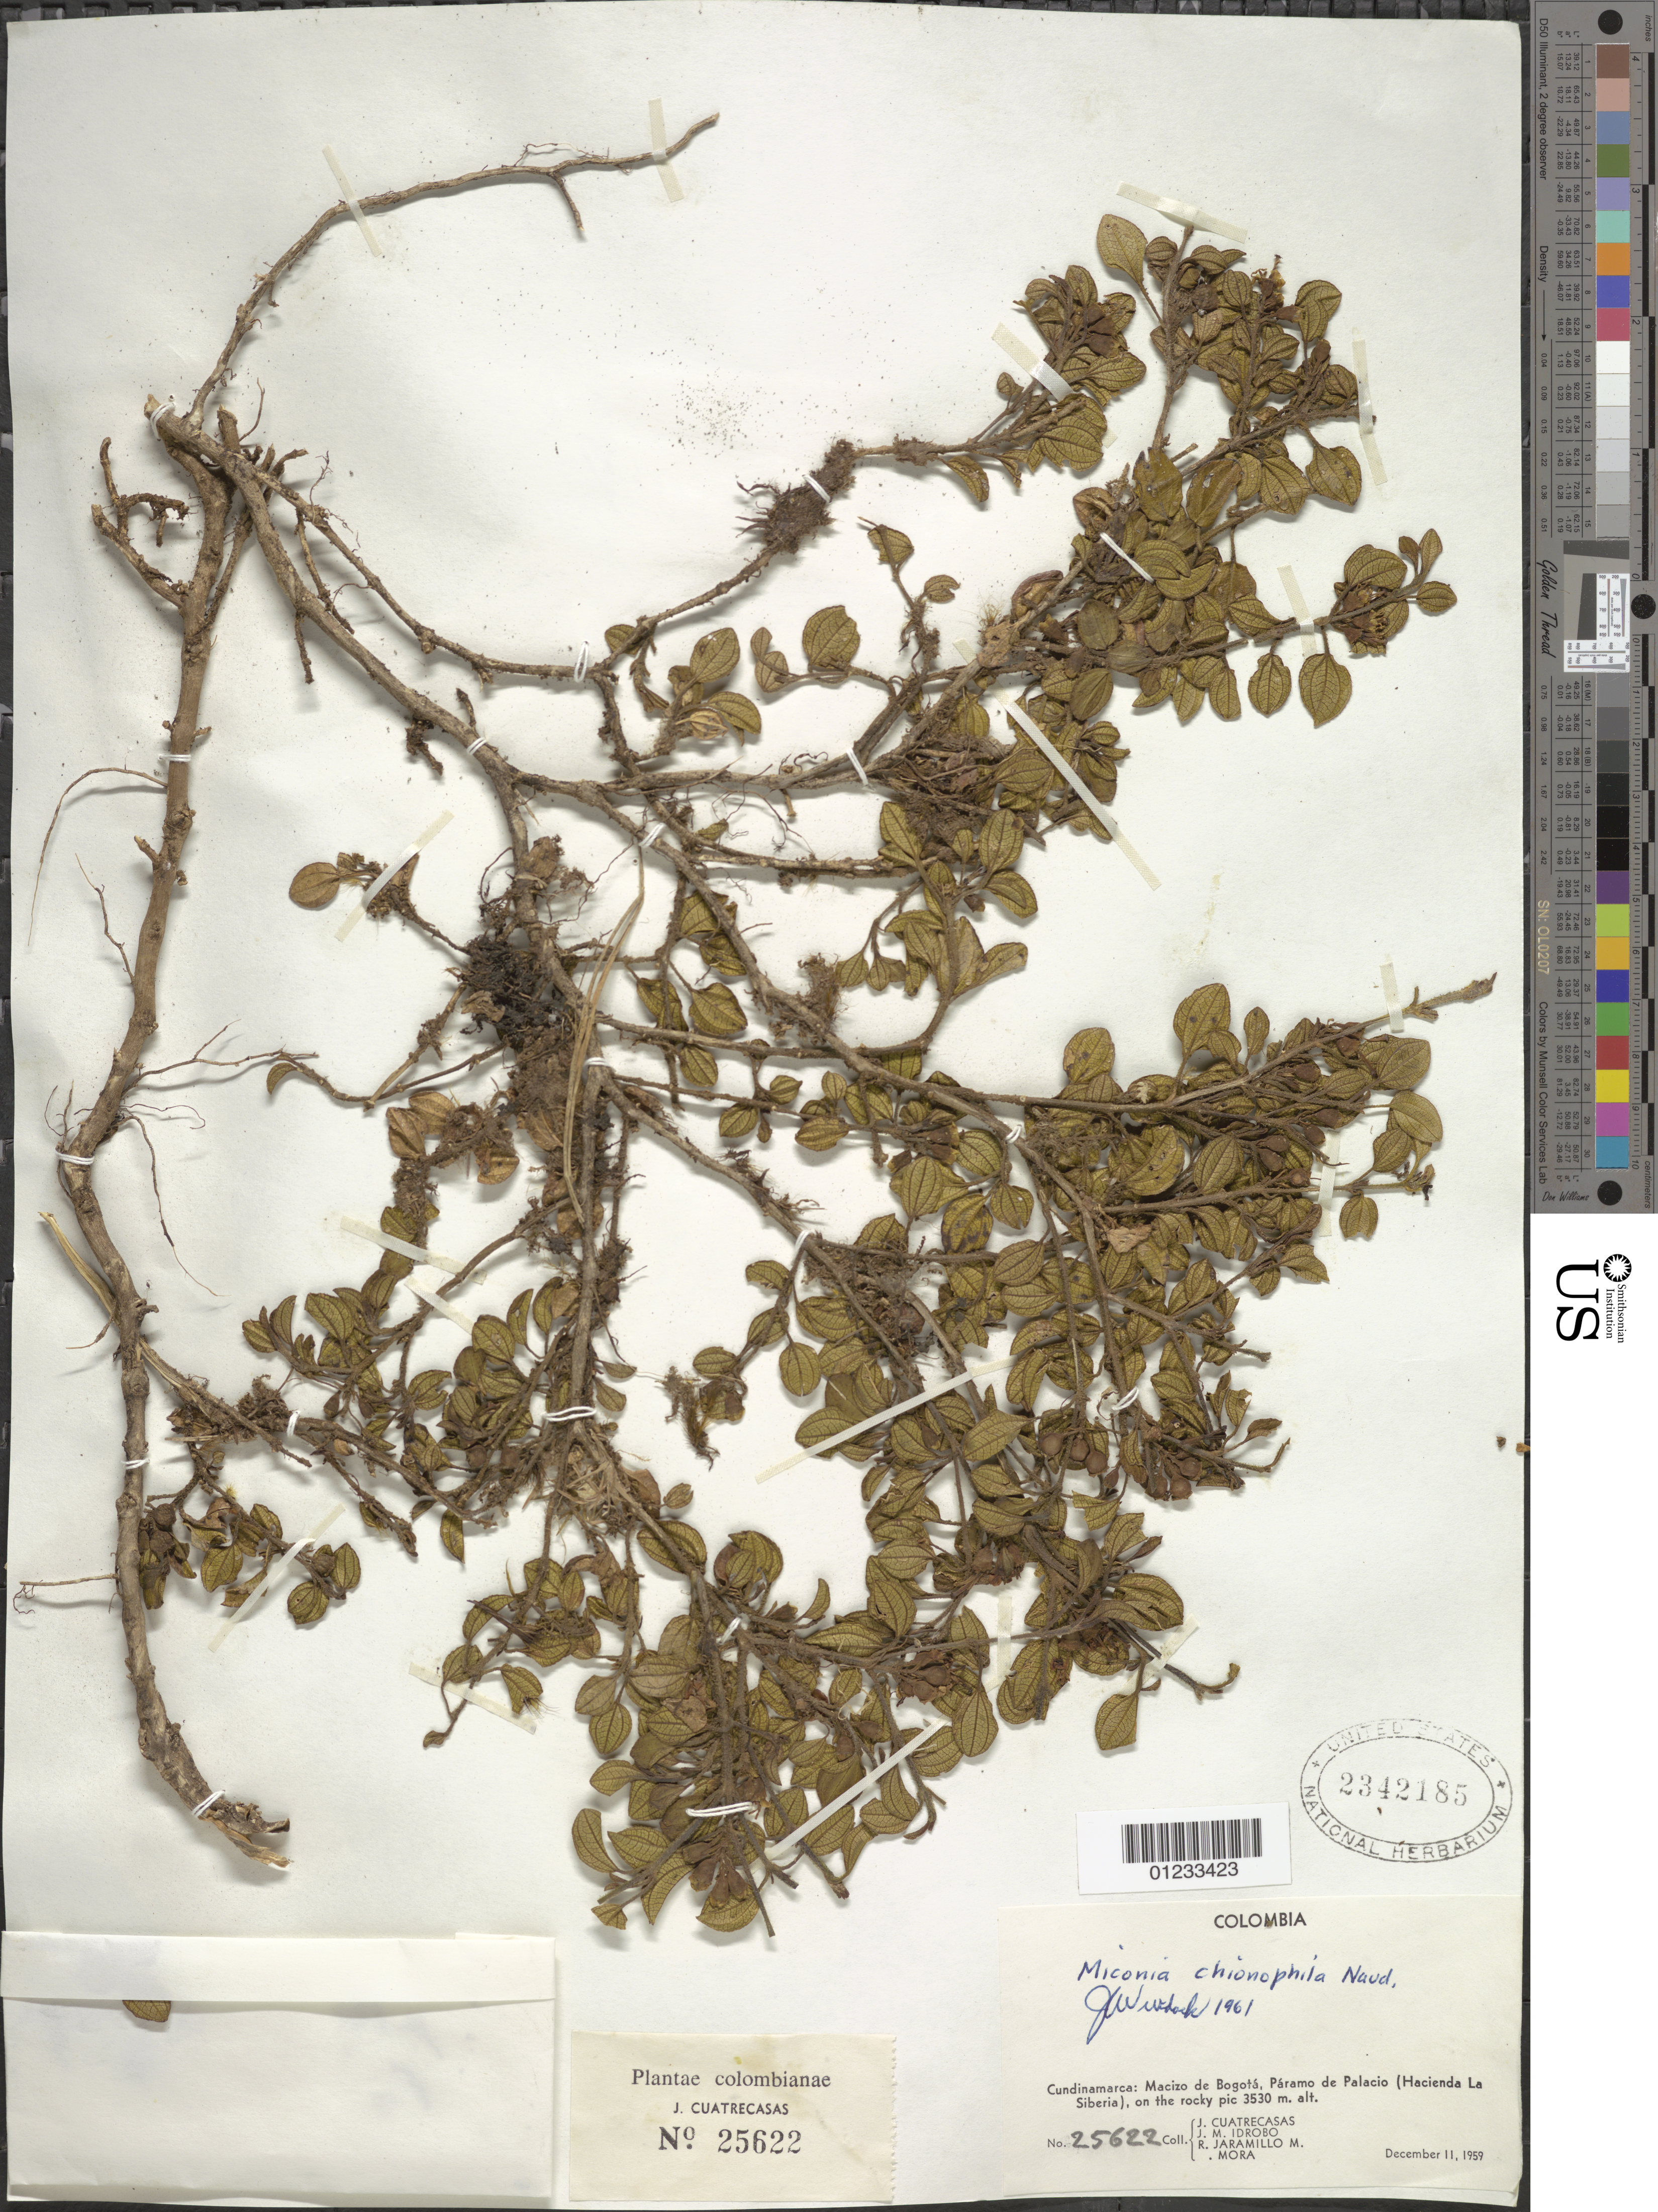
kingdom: Plantae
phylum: Tracheophyta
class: Magnoliopsida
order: Myrtales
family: Melastomataceae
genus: Miconia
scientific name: Miconia centrodesma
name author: Naudin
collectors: J. Cuatrecasas, J. M. Idrobo, R. Jaramillo M. & L. E. Mora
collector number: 25622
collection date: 1959-12-11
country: Colombia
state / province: Cundinamarca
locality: Macizo de Bogota, Paramo de Palacio (Hacienda La Siberia), on the rocky pic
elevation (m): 3530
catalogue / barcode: US 2342185